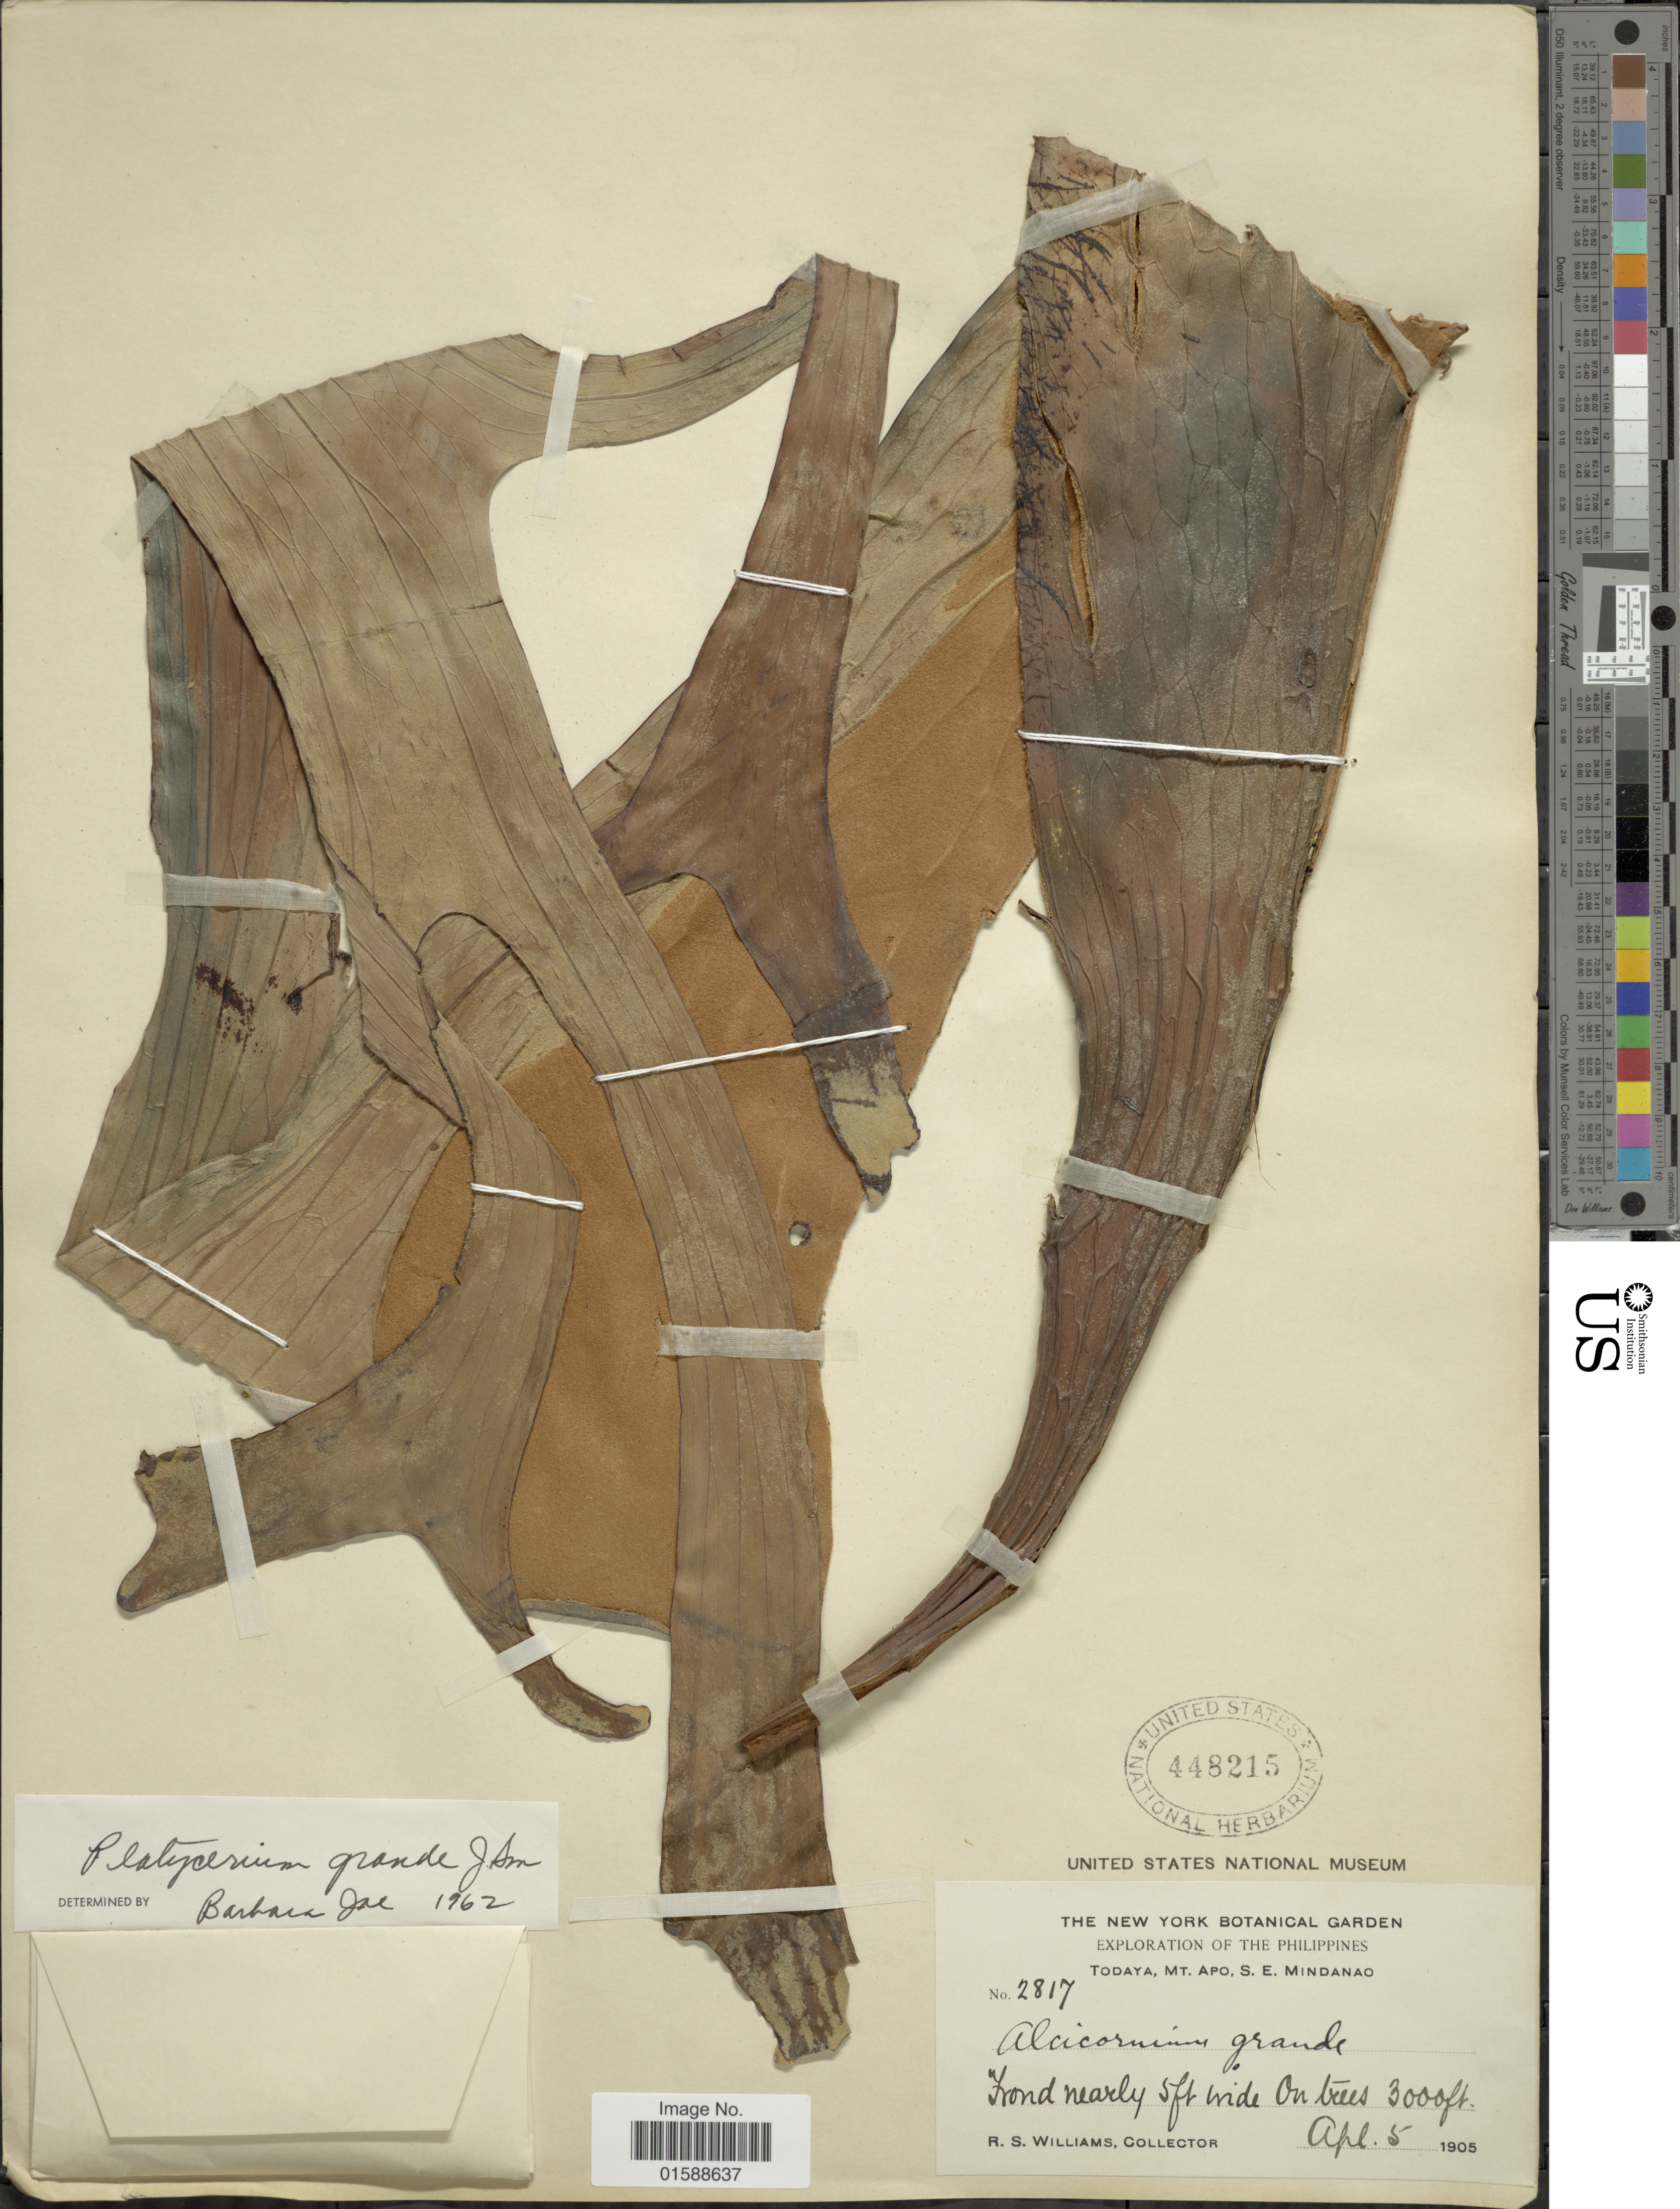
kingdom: Plantae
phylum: Tracheophyta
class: Polypodiopsida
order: Polypodiales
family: Polypodiaceae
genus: Platycerium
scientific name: Platycerium grande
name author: (A. Cunn.) J. Sm.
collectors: R. S. Williams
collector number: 2817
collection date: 1905-04-05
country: Philippines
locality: Todaya, Mt. Apo, S. E. Mindanao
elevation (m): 914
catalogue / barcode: US 448215